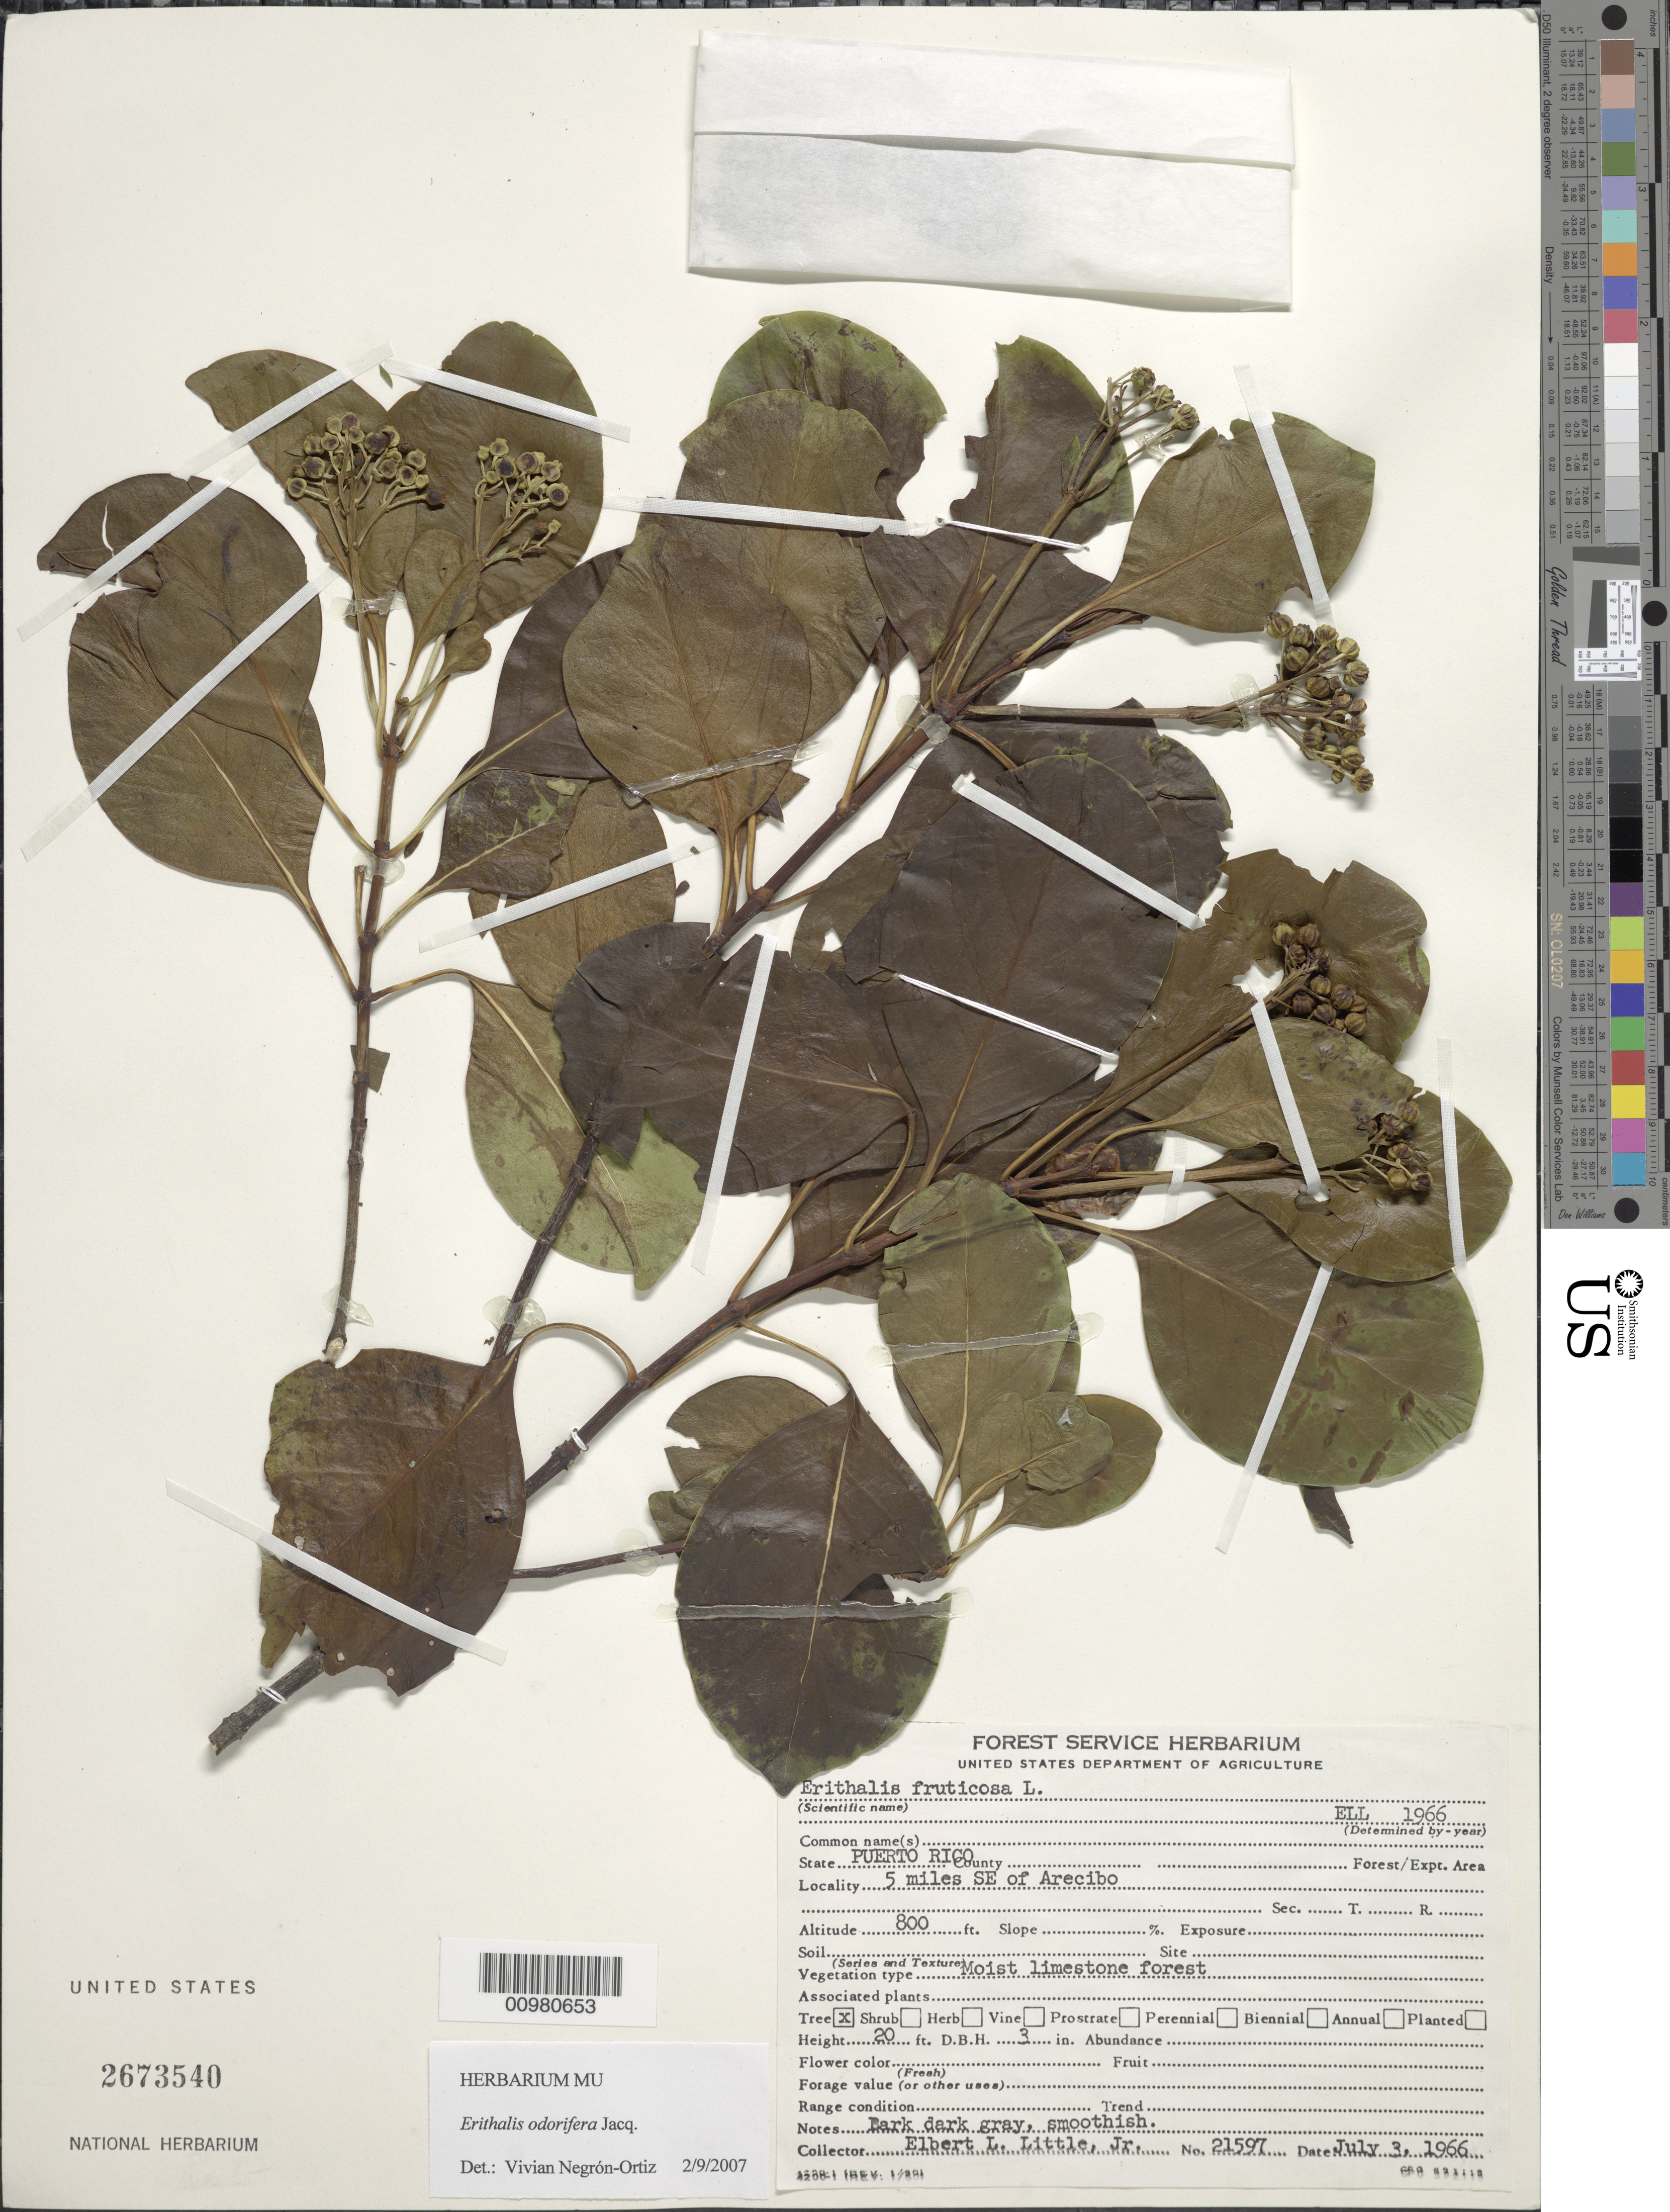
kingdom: Plantae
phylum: Tracheophyta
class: Magnoliopsida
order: Gentianales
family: Rubiaceae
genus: Erithalis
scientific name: Erithalis odorifera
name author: Jacq.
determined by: Negrón-Ortiz, V.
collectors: E. L. Little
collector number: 21597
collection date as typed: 03 Jul 1966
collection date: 1966-07-03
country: Puerto Rico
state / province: Arecibo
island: Puerto Rico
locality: Arecibo, 5 miles SE of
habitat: Moist limestone forest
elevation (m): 800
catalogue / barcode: US 2673540